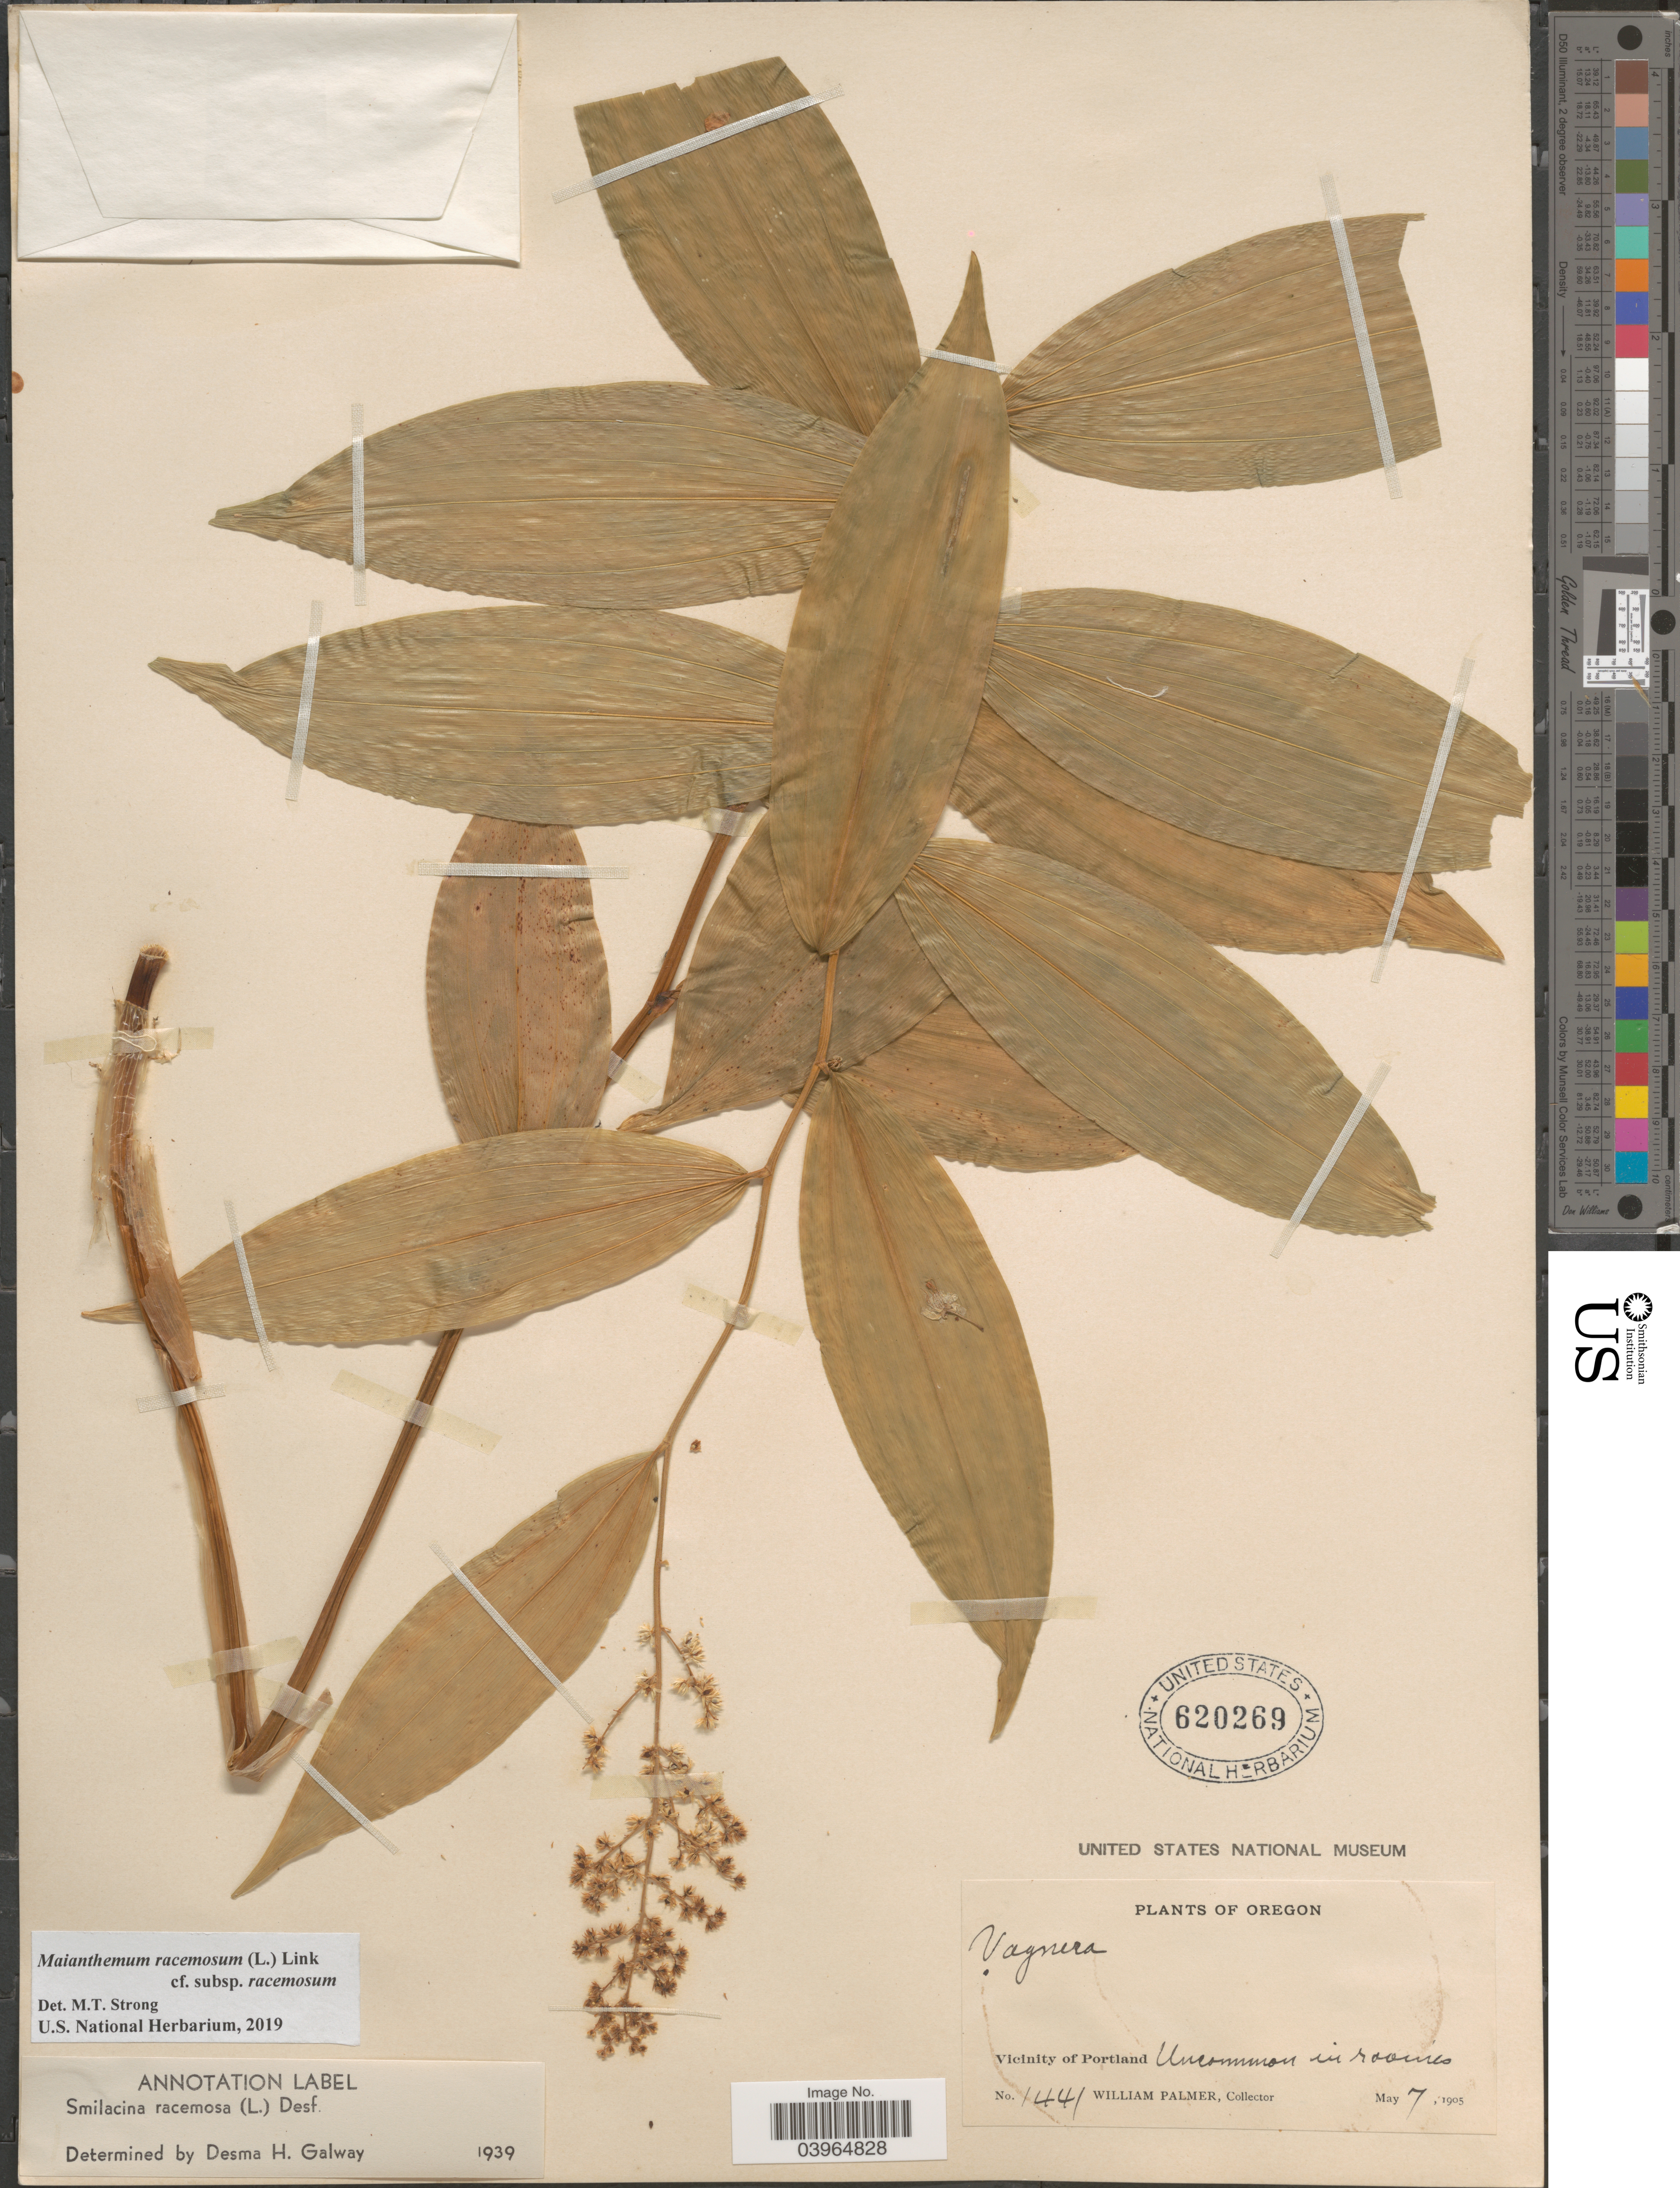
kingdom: Plantae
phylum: Tracheophyta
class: Liliopsida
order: Asparagales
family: Asparagaceae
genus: Maianthemum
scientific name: Maianthemum racemosum subsp. racemosum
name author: (L.) Link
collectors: W. Palmer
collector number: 1441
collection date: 1905-05-07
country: United States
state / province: Oregon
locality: Vicinity of Portland.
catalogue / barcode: US 620269